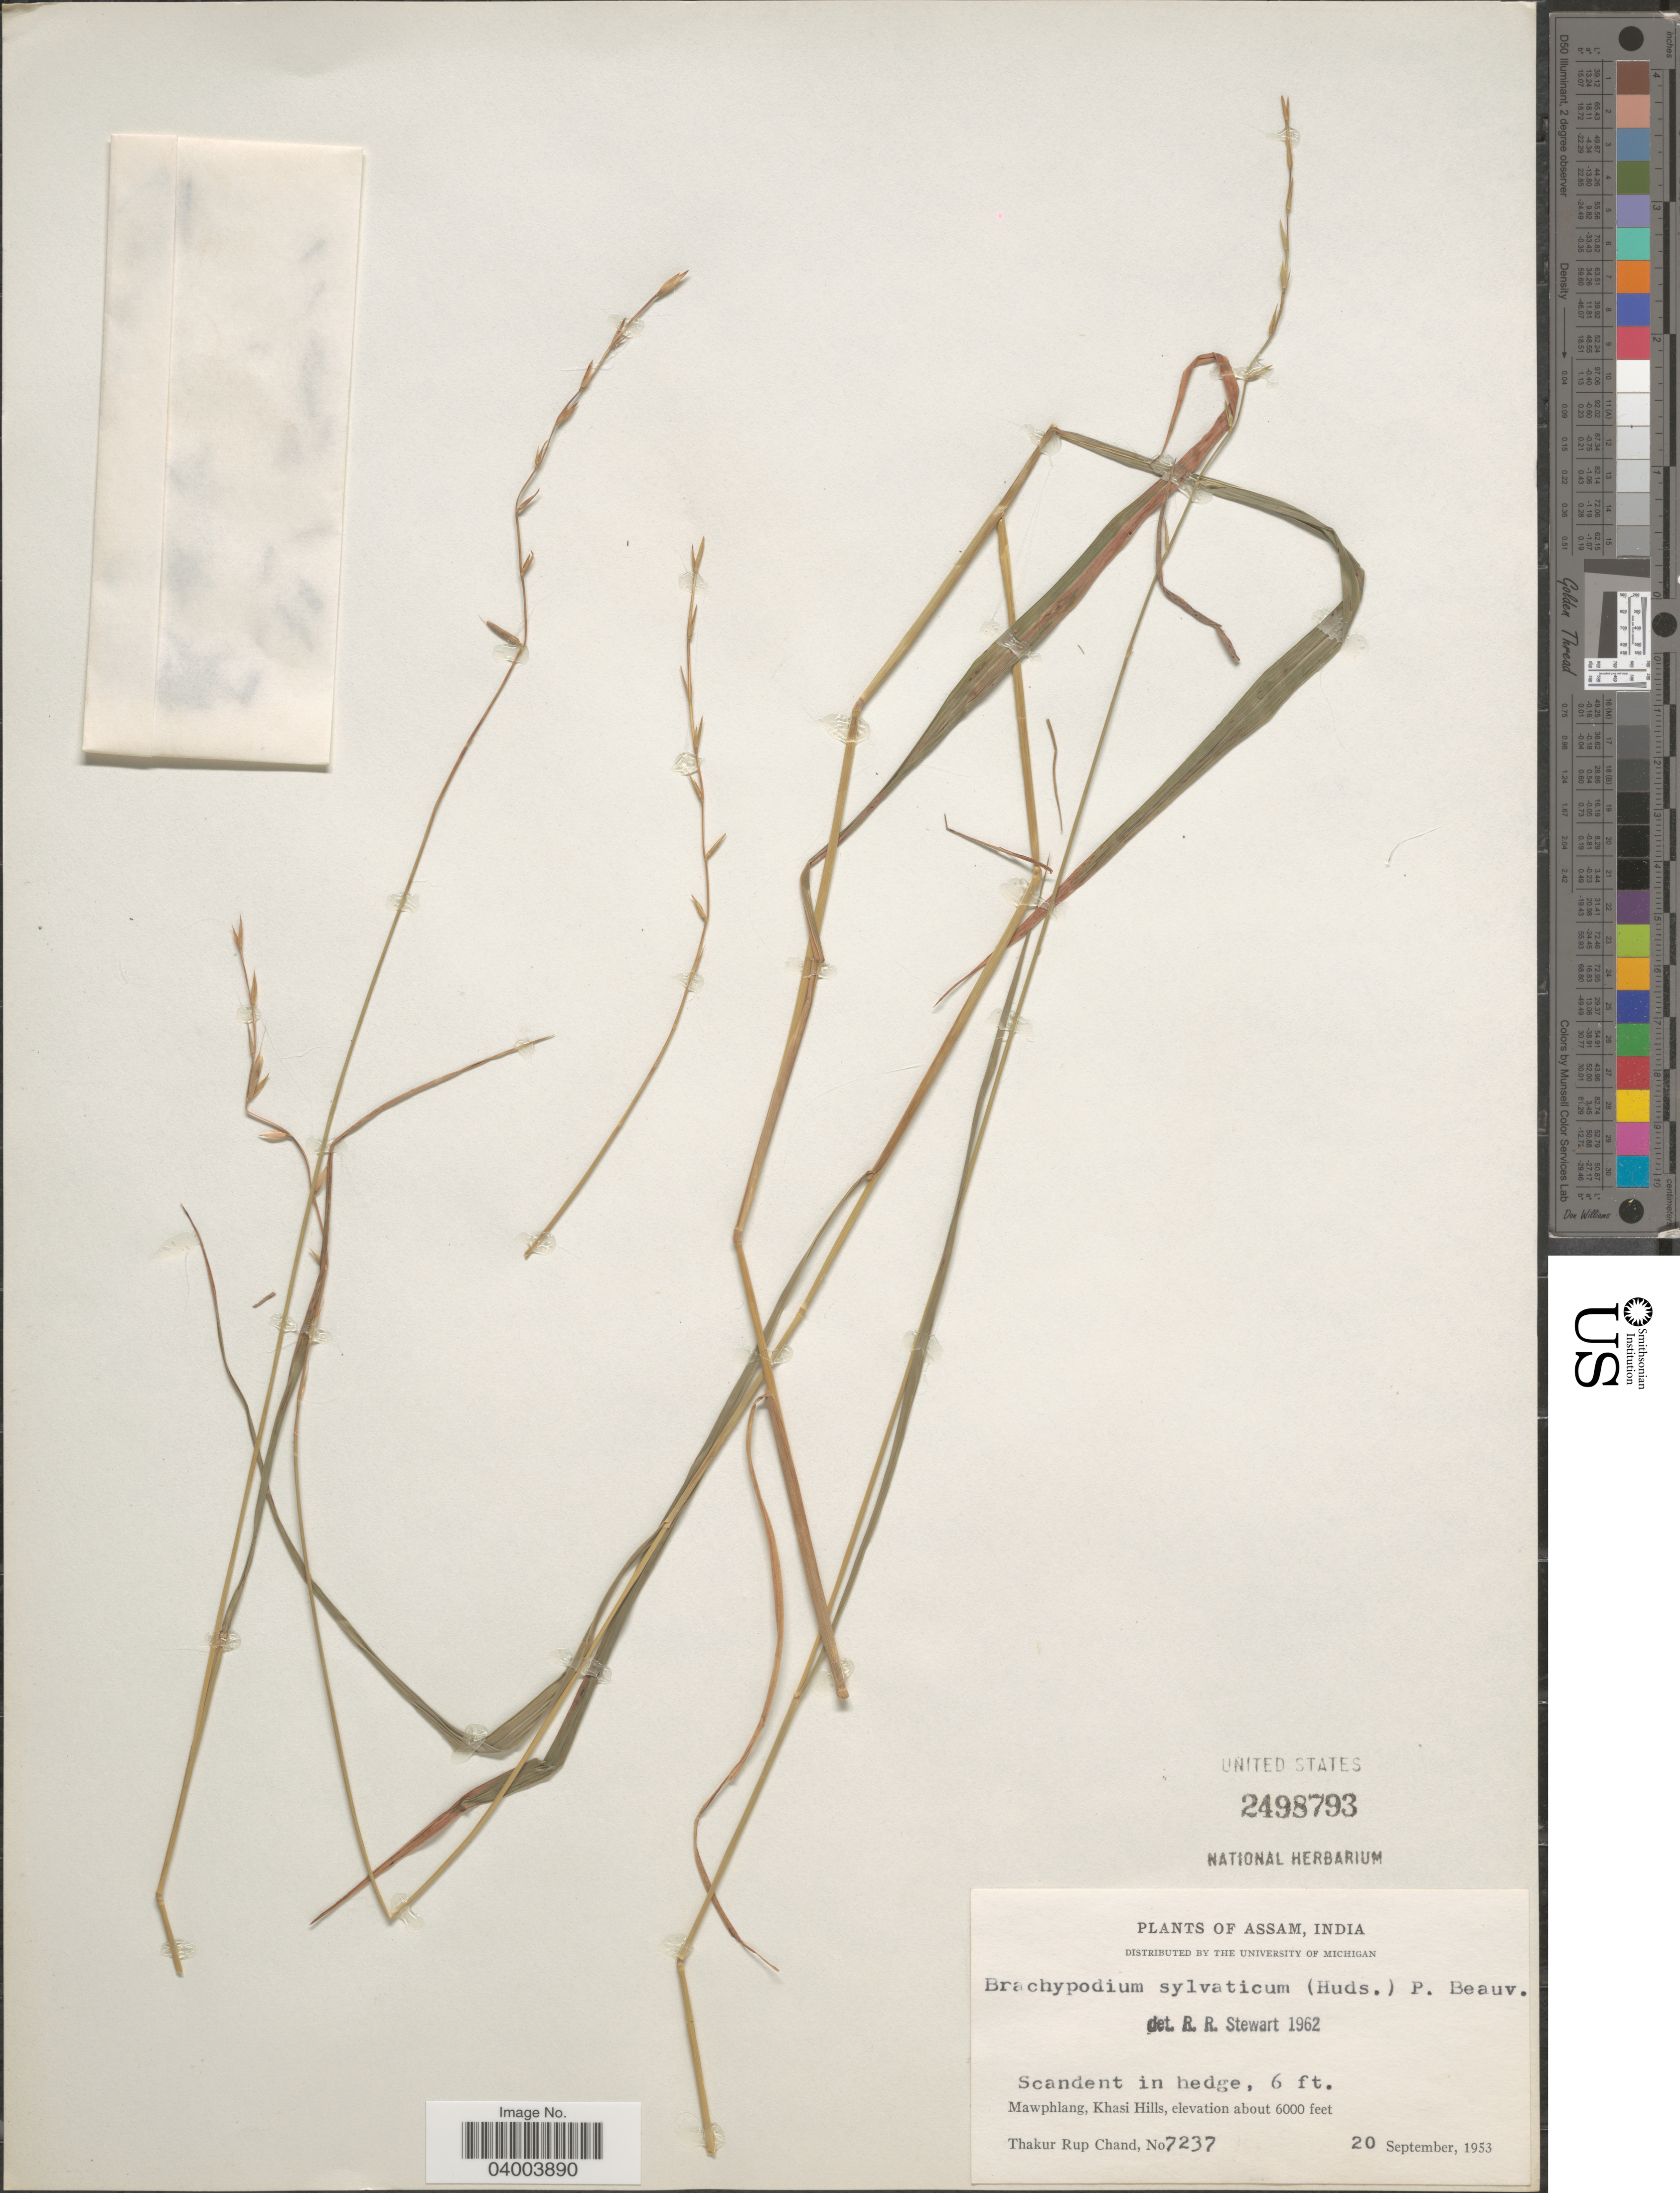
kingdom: Plantae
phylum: Tracheophyta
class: Liliopsida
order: Poales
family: Poaceae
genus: Brachypodium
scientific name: Brachypodium sylvaticum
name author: (Huds.) P. Beauv.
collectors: T. R. Chand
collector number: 7237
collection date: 1953-09-20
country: India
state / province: Meghalaya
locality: Mawphlang, Khasi Hills.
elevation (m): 1829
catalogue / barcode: US 2498793